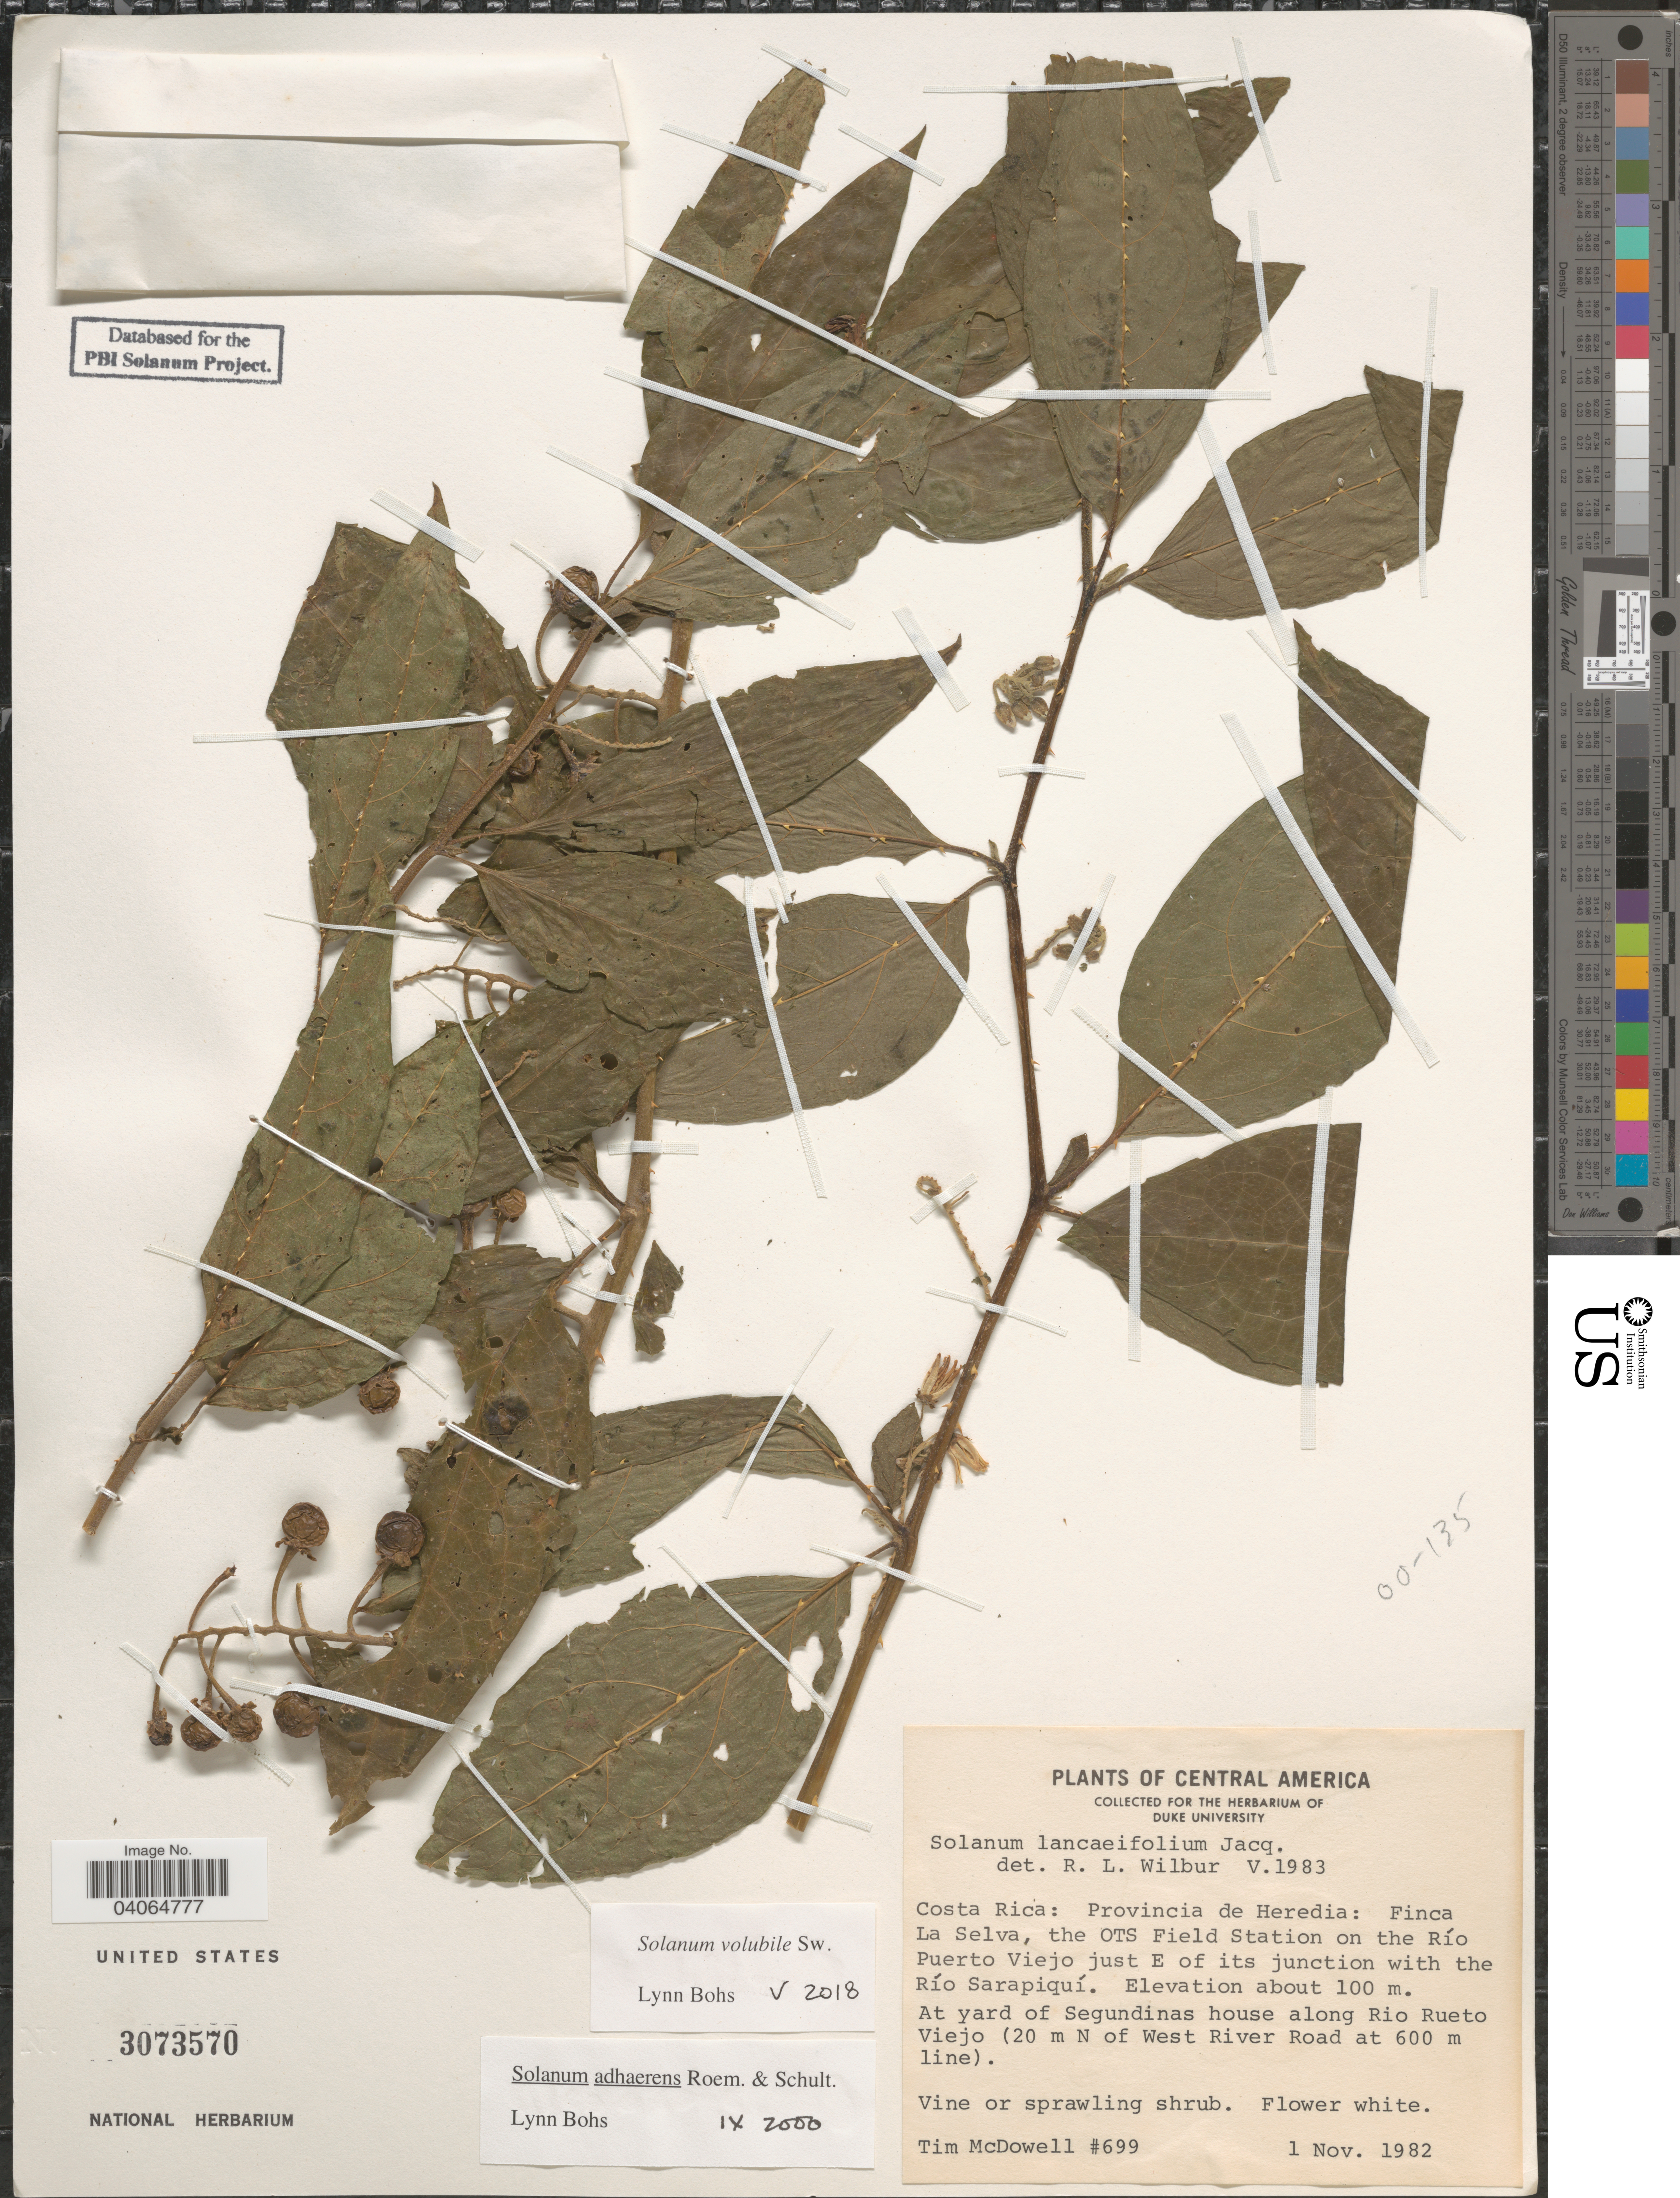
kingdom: Plantae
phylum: Tracheophyta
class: Magnoliopsida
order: Solanales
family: Solanaceae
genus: Solanum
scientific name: Solanum volubile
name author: Sw.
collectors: T. McDowell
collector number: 699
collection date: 1982-11-01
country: Costa Rica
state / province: Heredia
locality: Finca La Selva, the OTS Field Station on the Río Puerto Viejo just E of its junction with the Río Sarapiquí. At yard of Segundinas house along Rio Rueto Viejo (20 m N of West River Road at 600 m line).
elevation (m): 100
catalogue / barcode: US 3073570